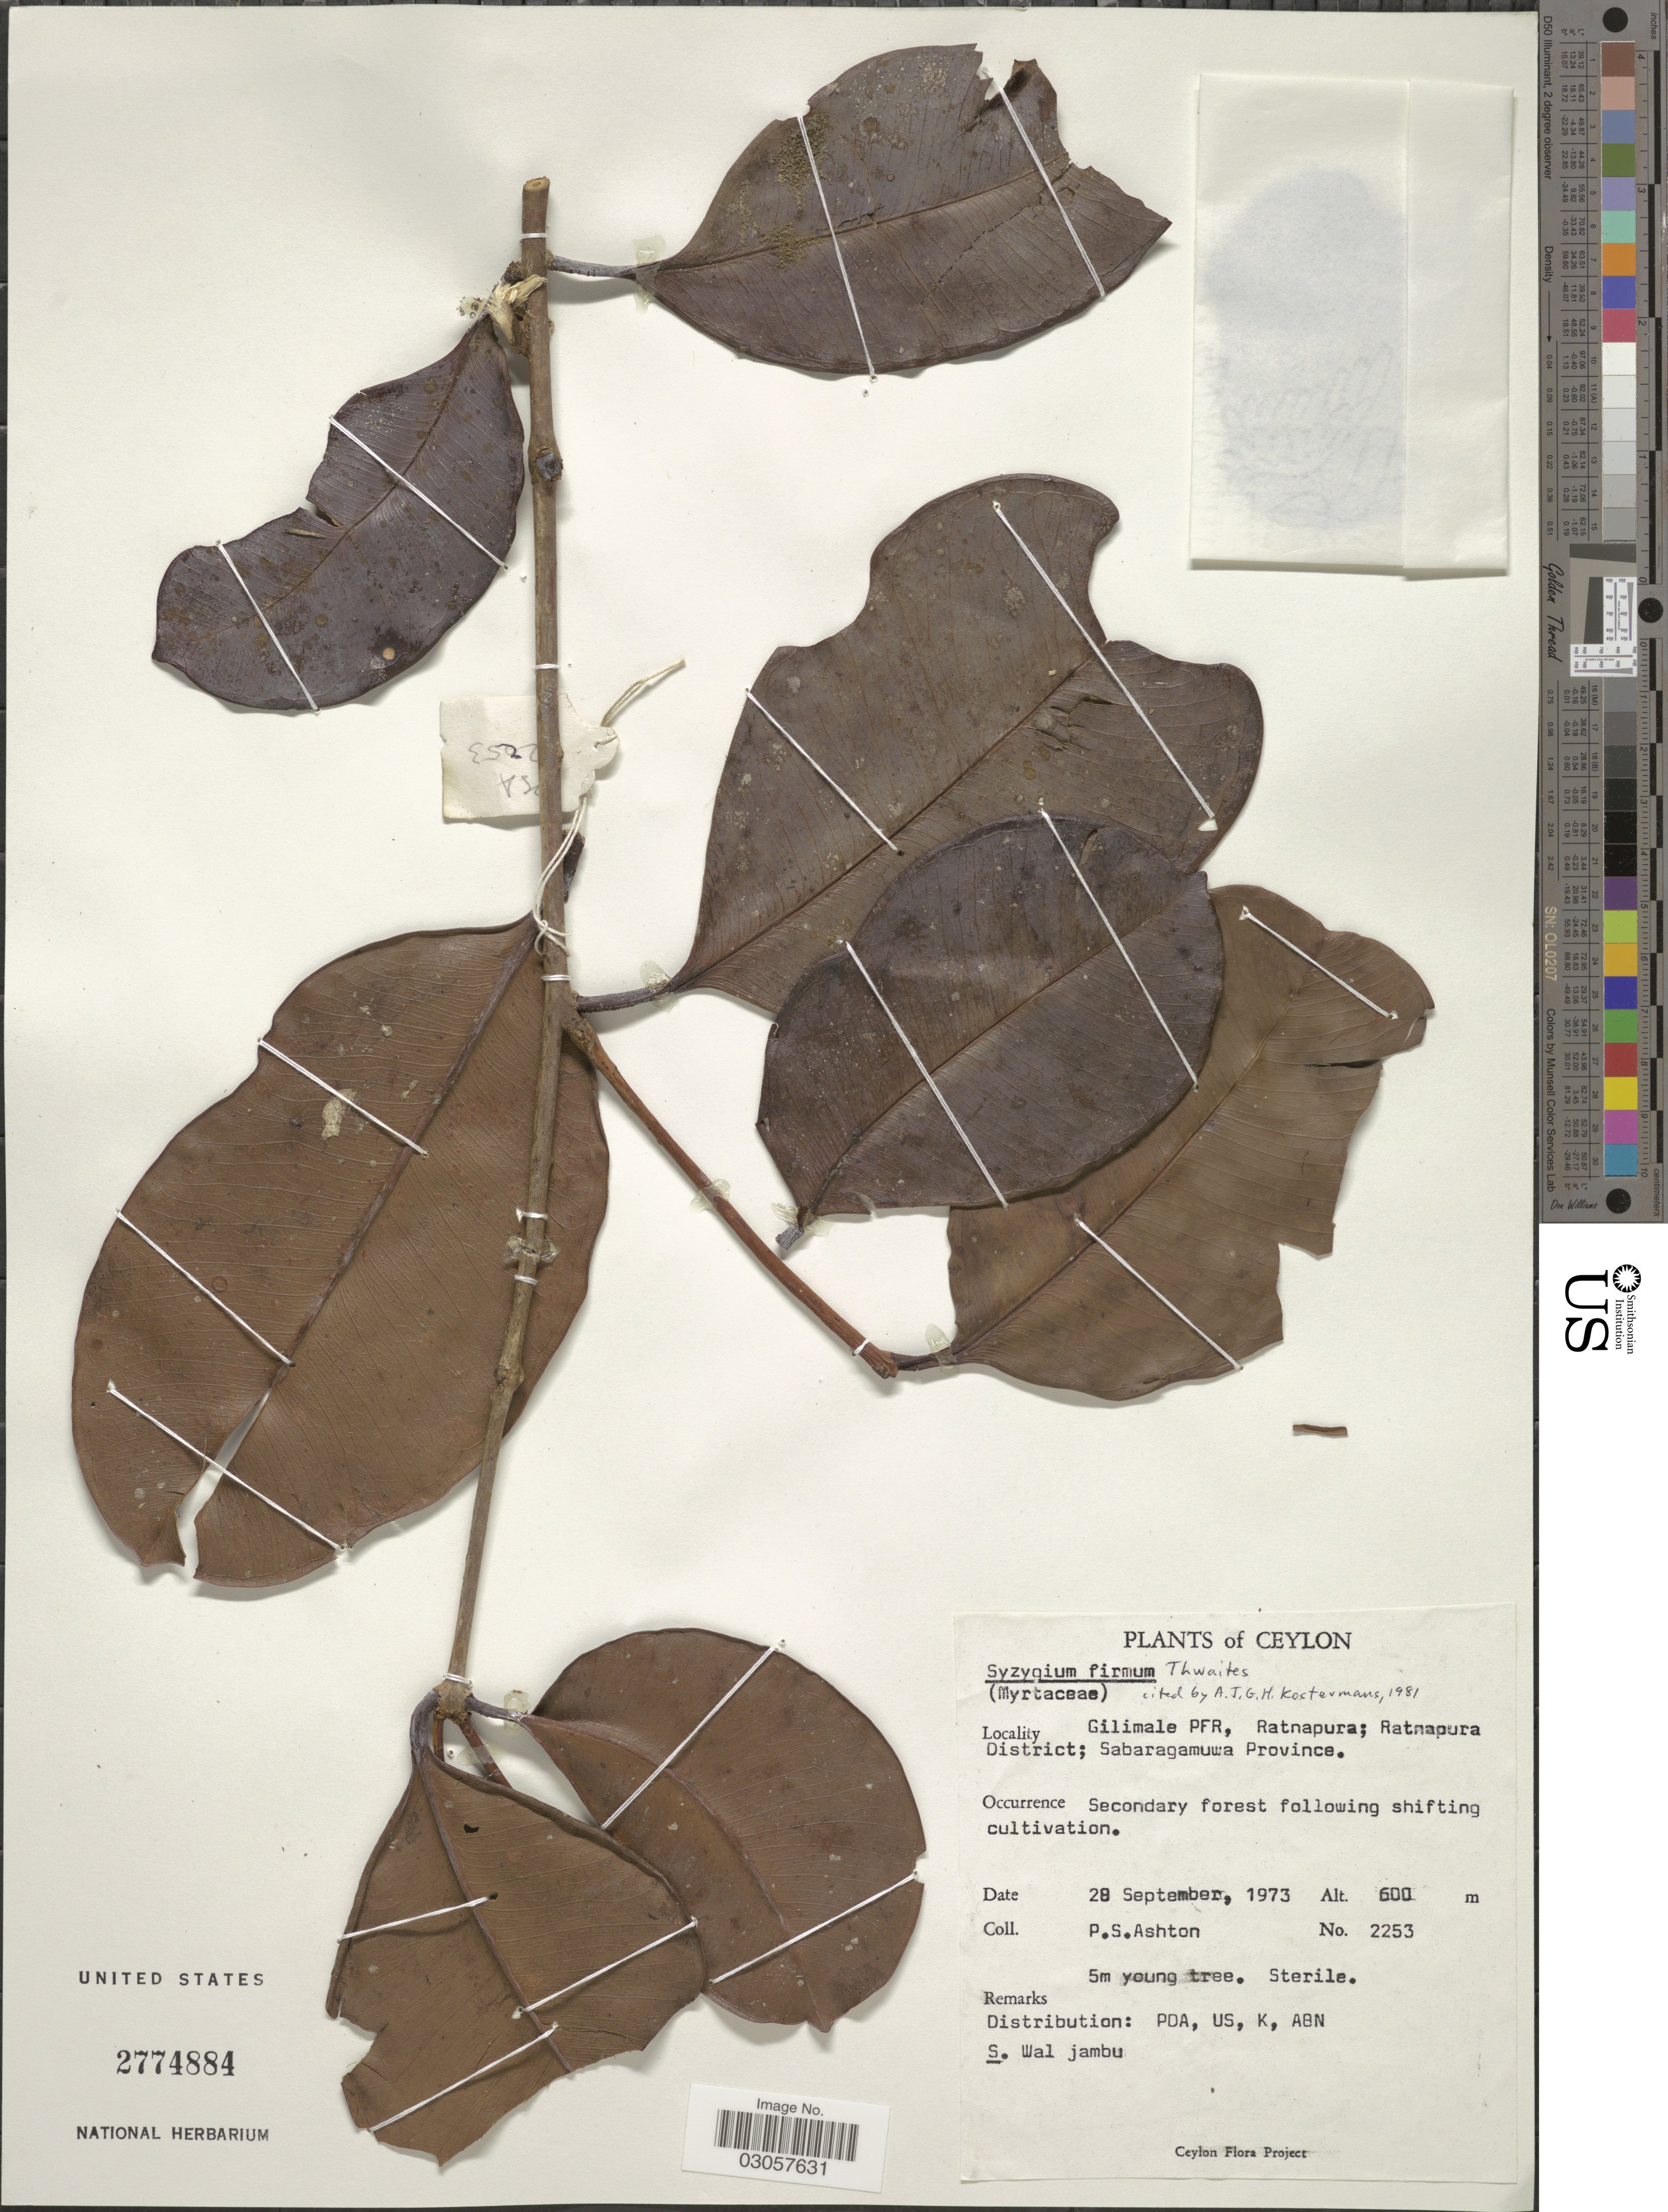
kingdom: Plantae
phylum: Tracheophyta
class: Magnoliopsida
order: Myrtales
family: Myrtaceae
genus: Syzygium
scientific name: Syzygium firmum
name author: (Blume) Thwaites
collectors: P. S. Ashton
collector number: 2253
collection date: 1973-09-28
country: Sri Lanka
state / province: Sabaragamuwa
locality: Ceylon. Gilimale PFR, Ratnapura; Ratnapura District.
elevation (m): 600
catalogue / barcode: US 2774884